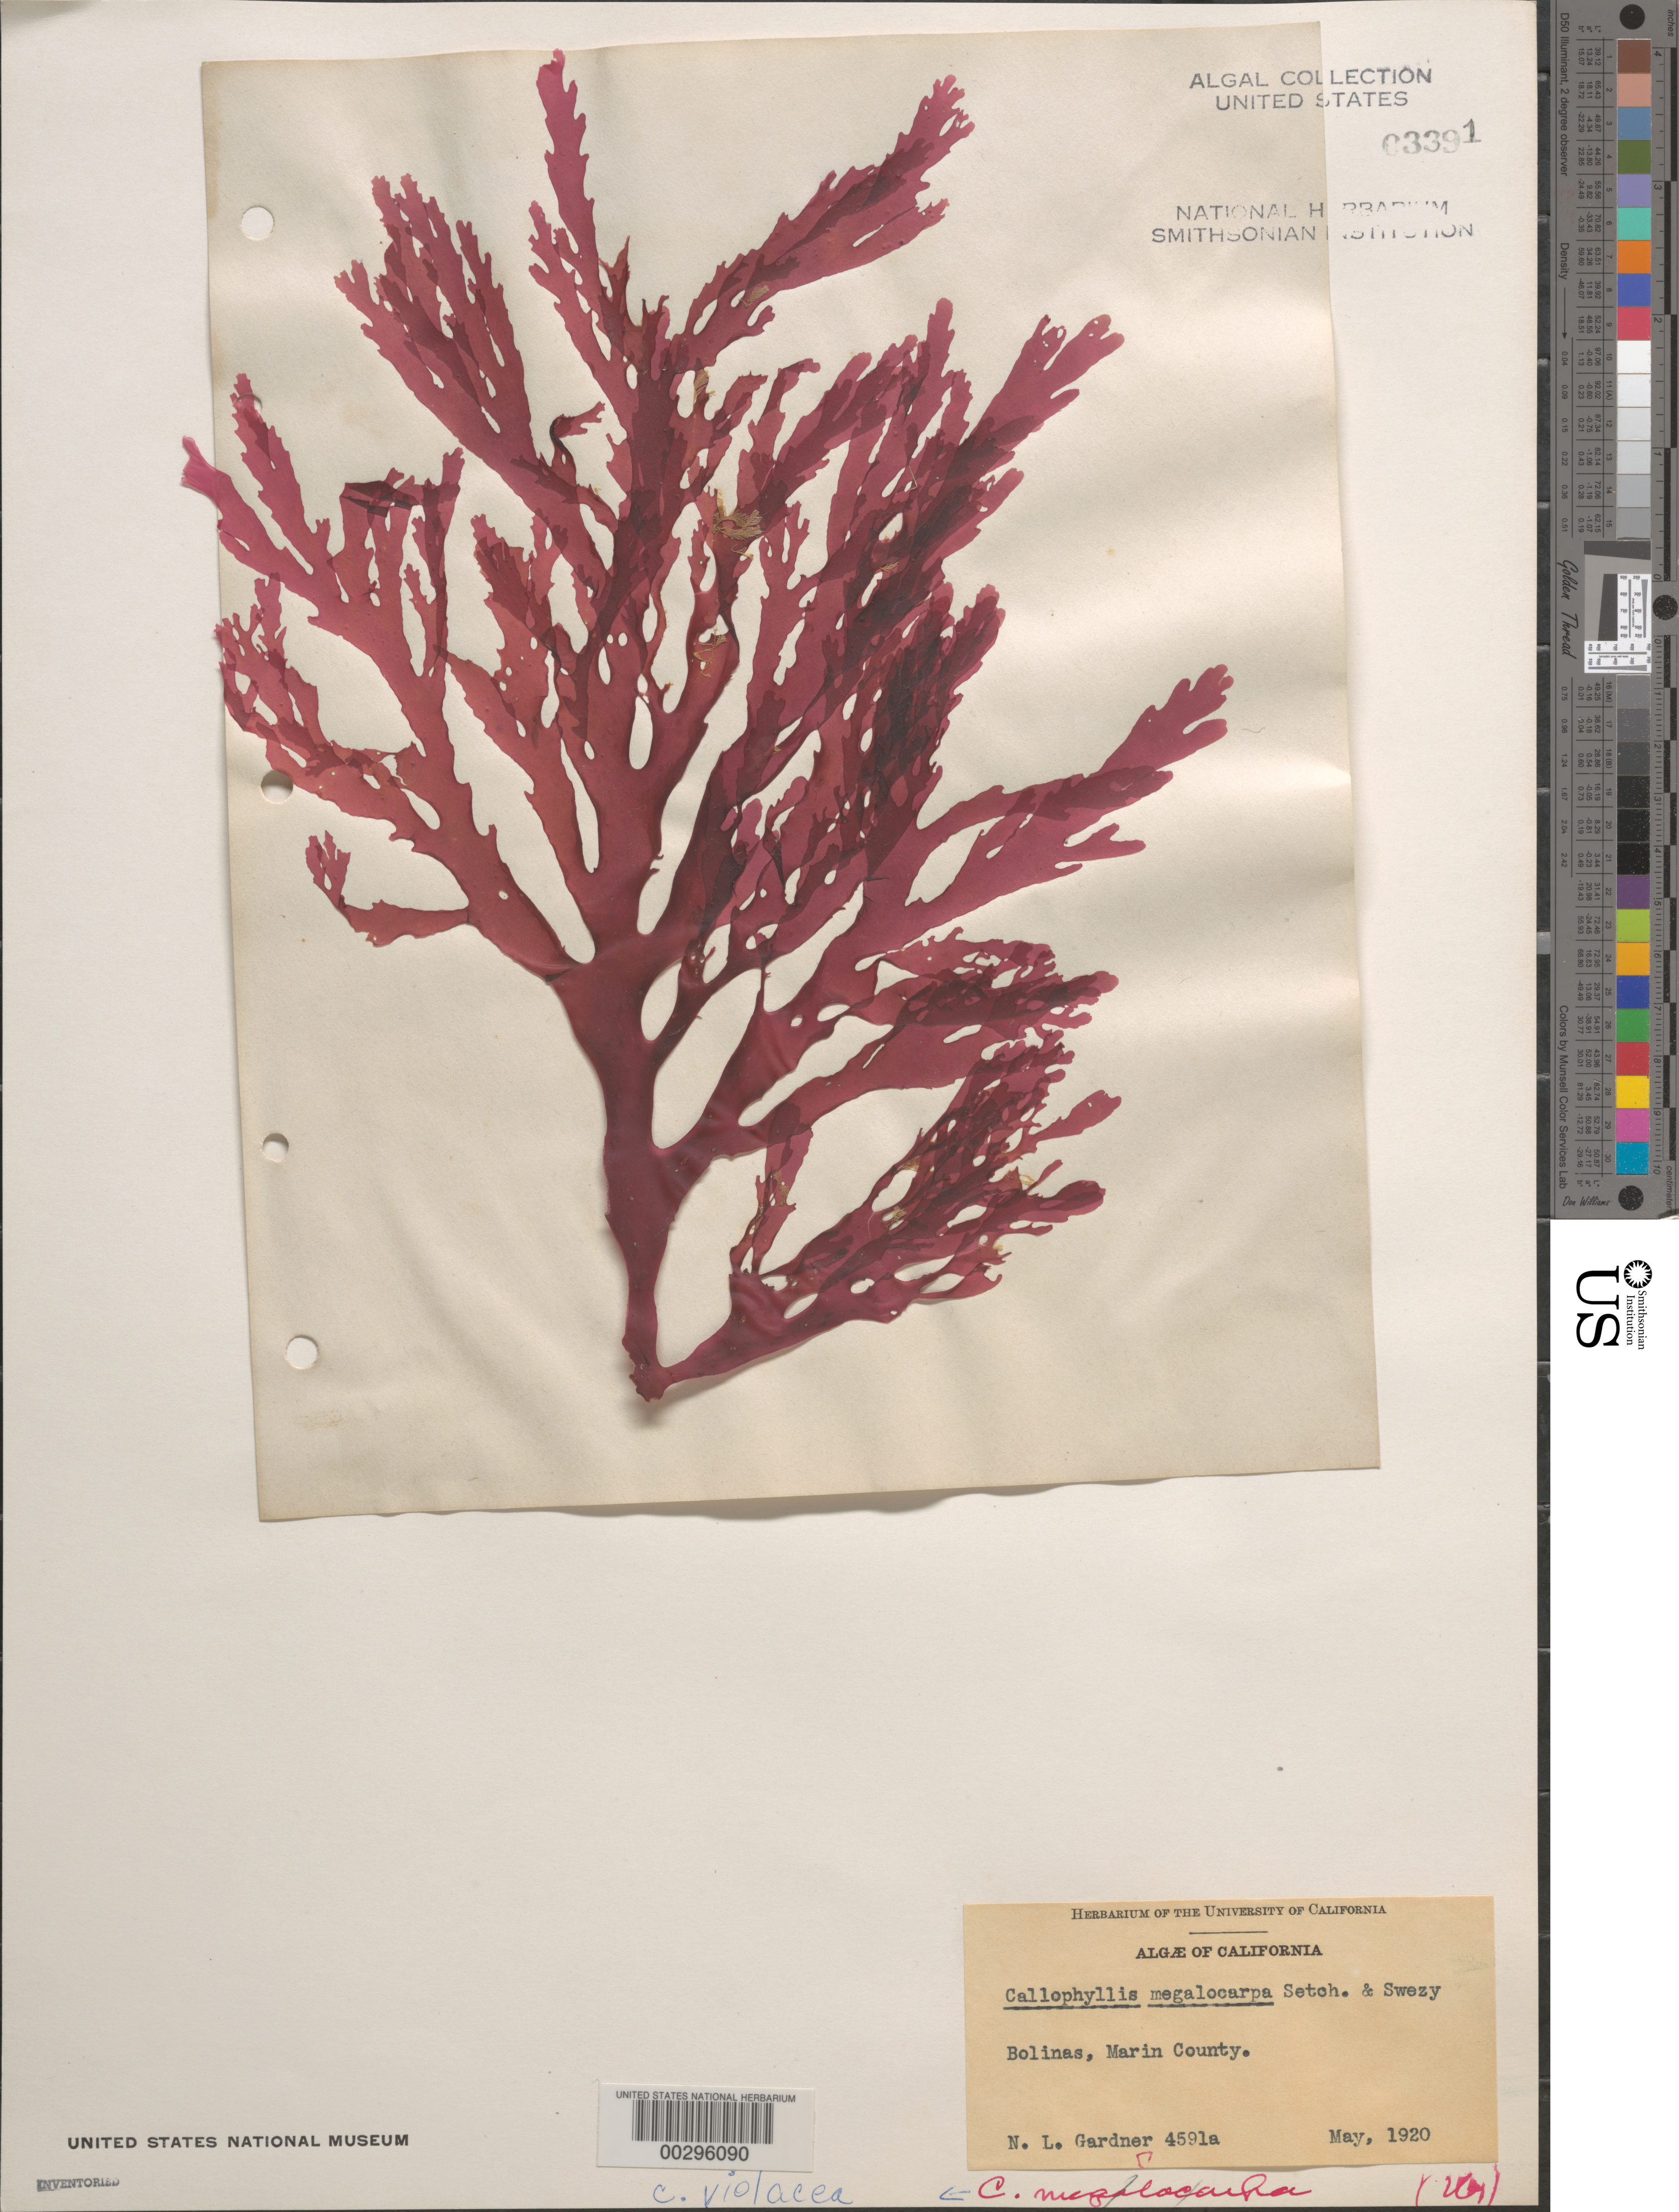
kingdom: Plantae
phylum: Rhodophyta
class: Florideophyceae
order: Gigartinales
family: Kallymeniaceae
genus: Callophyllis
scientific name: Callophyllis violacea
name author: J. Agardh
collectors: N. Gardner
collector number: NLG 4591a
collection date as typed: May 1920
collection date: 1920-05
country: United States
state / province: California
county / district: Marin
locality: Bolinas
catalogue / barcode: US 3391